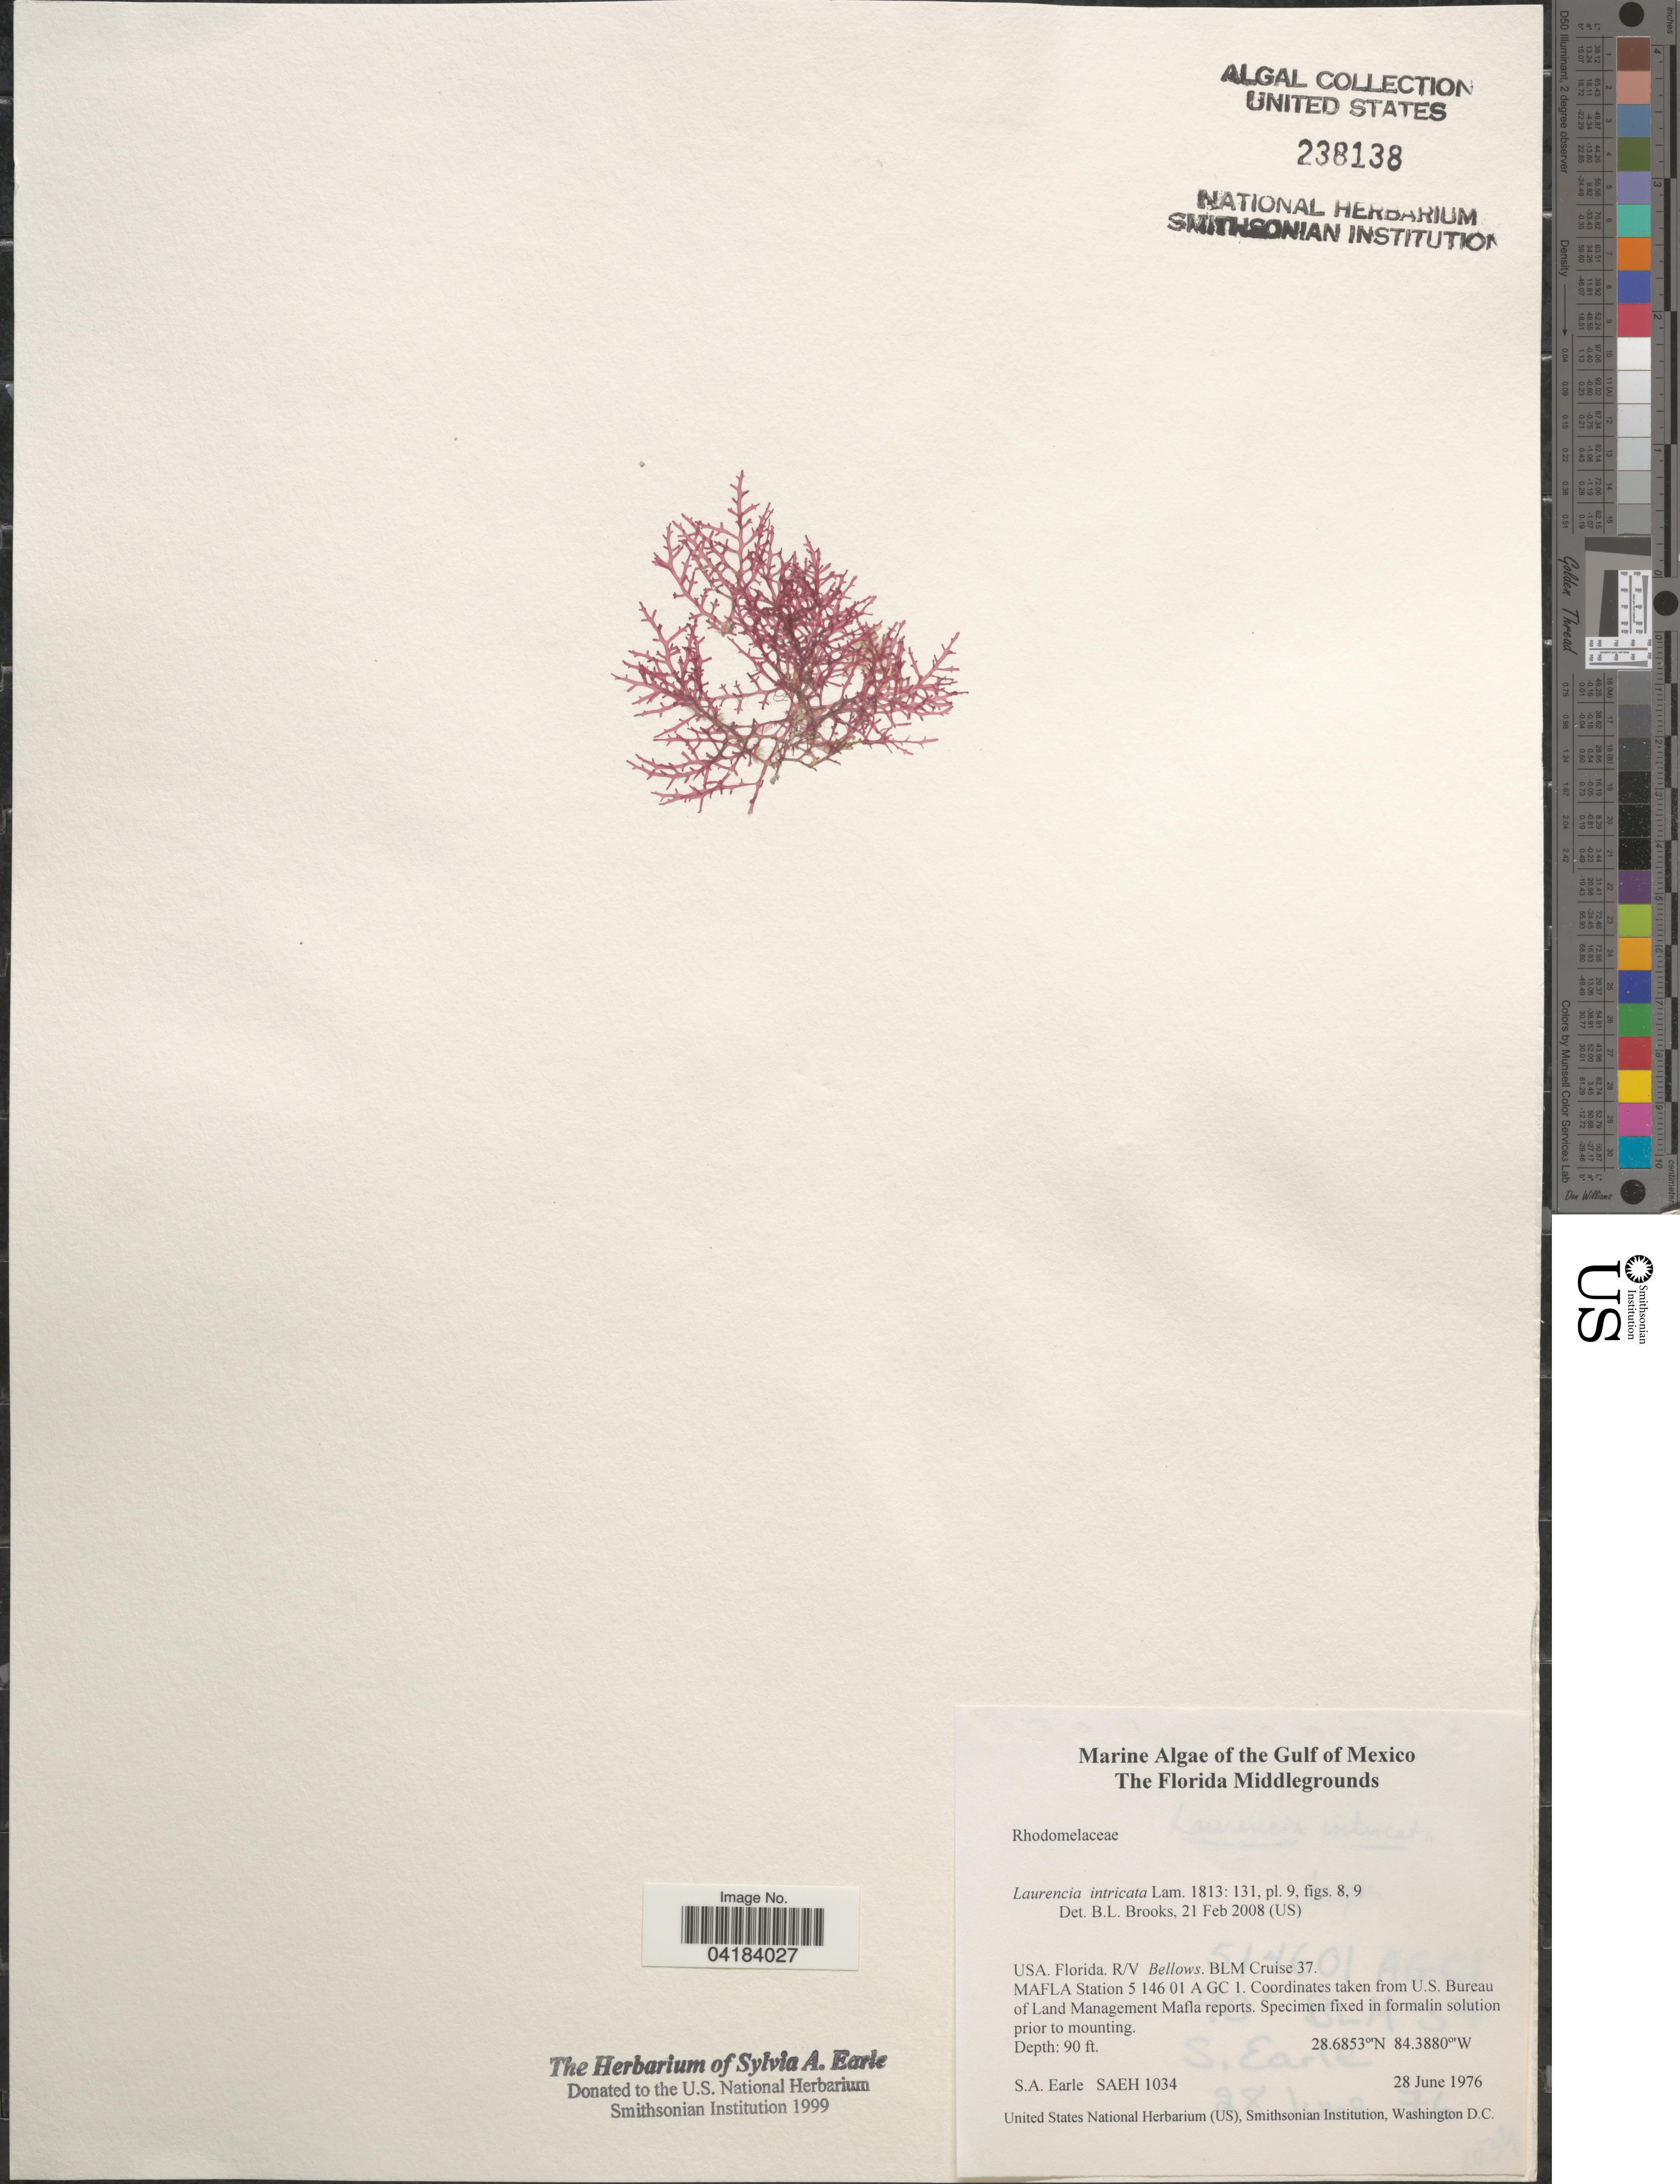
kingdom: Plantae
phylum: Rhodophyta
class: Florideophyceae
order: Ceramiales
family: Rhodomelaceae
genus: Laurencia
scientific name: Laurencia intricata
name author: J.V.Lamouroux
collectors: S. A. Earle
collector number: SAEH1034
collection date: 1976-06-28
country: United States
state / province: Florida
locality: The Gulf of Mexico. The Florida Middlegrounds. R/V Bellows. BLM Cruise 37. MAFLA Station 5 146 01 A GC 1.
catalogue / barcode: US 238138